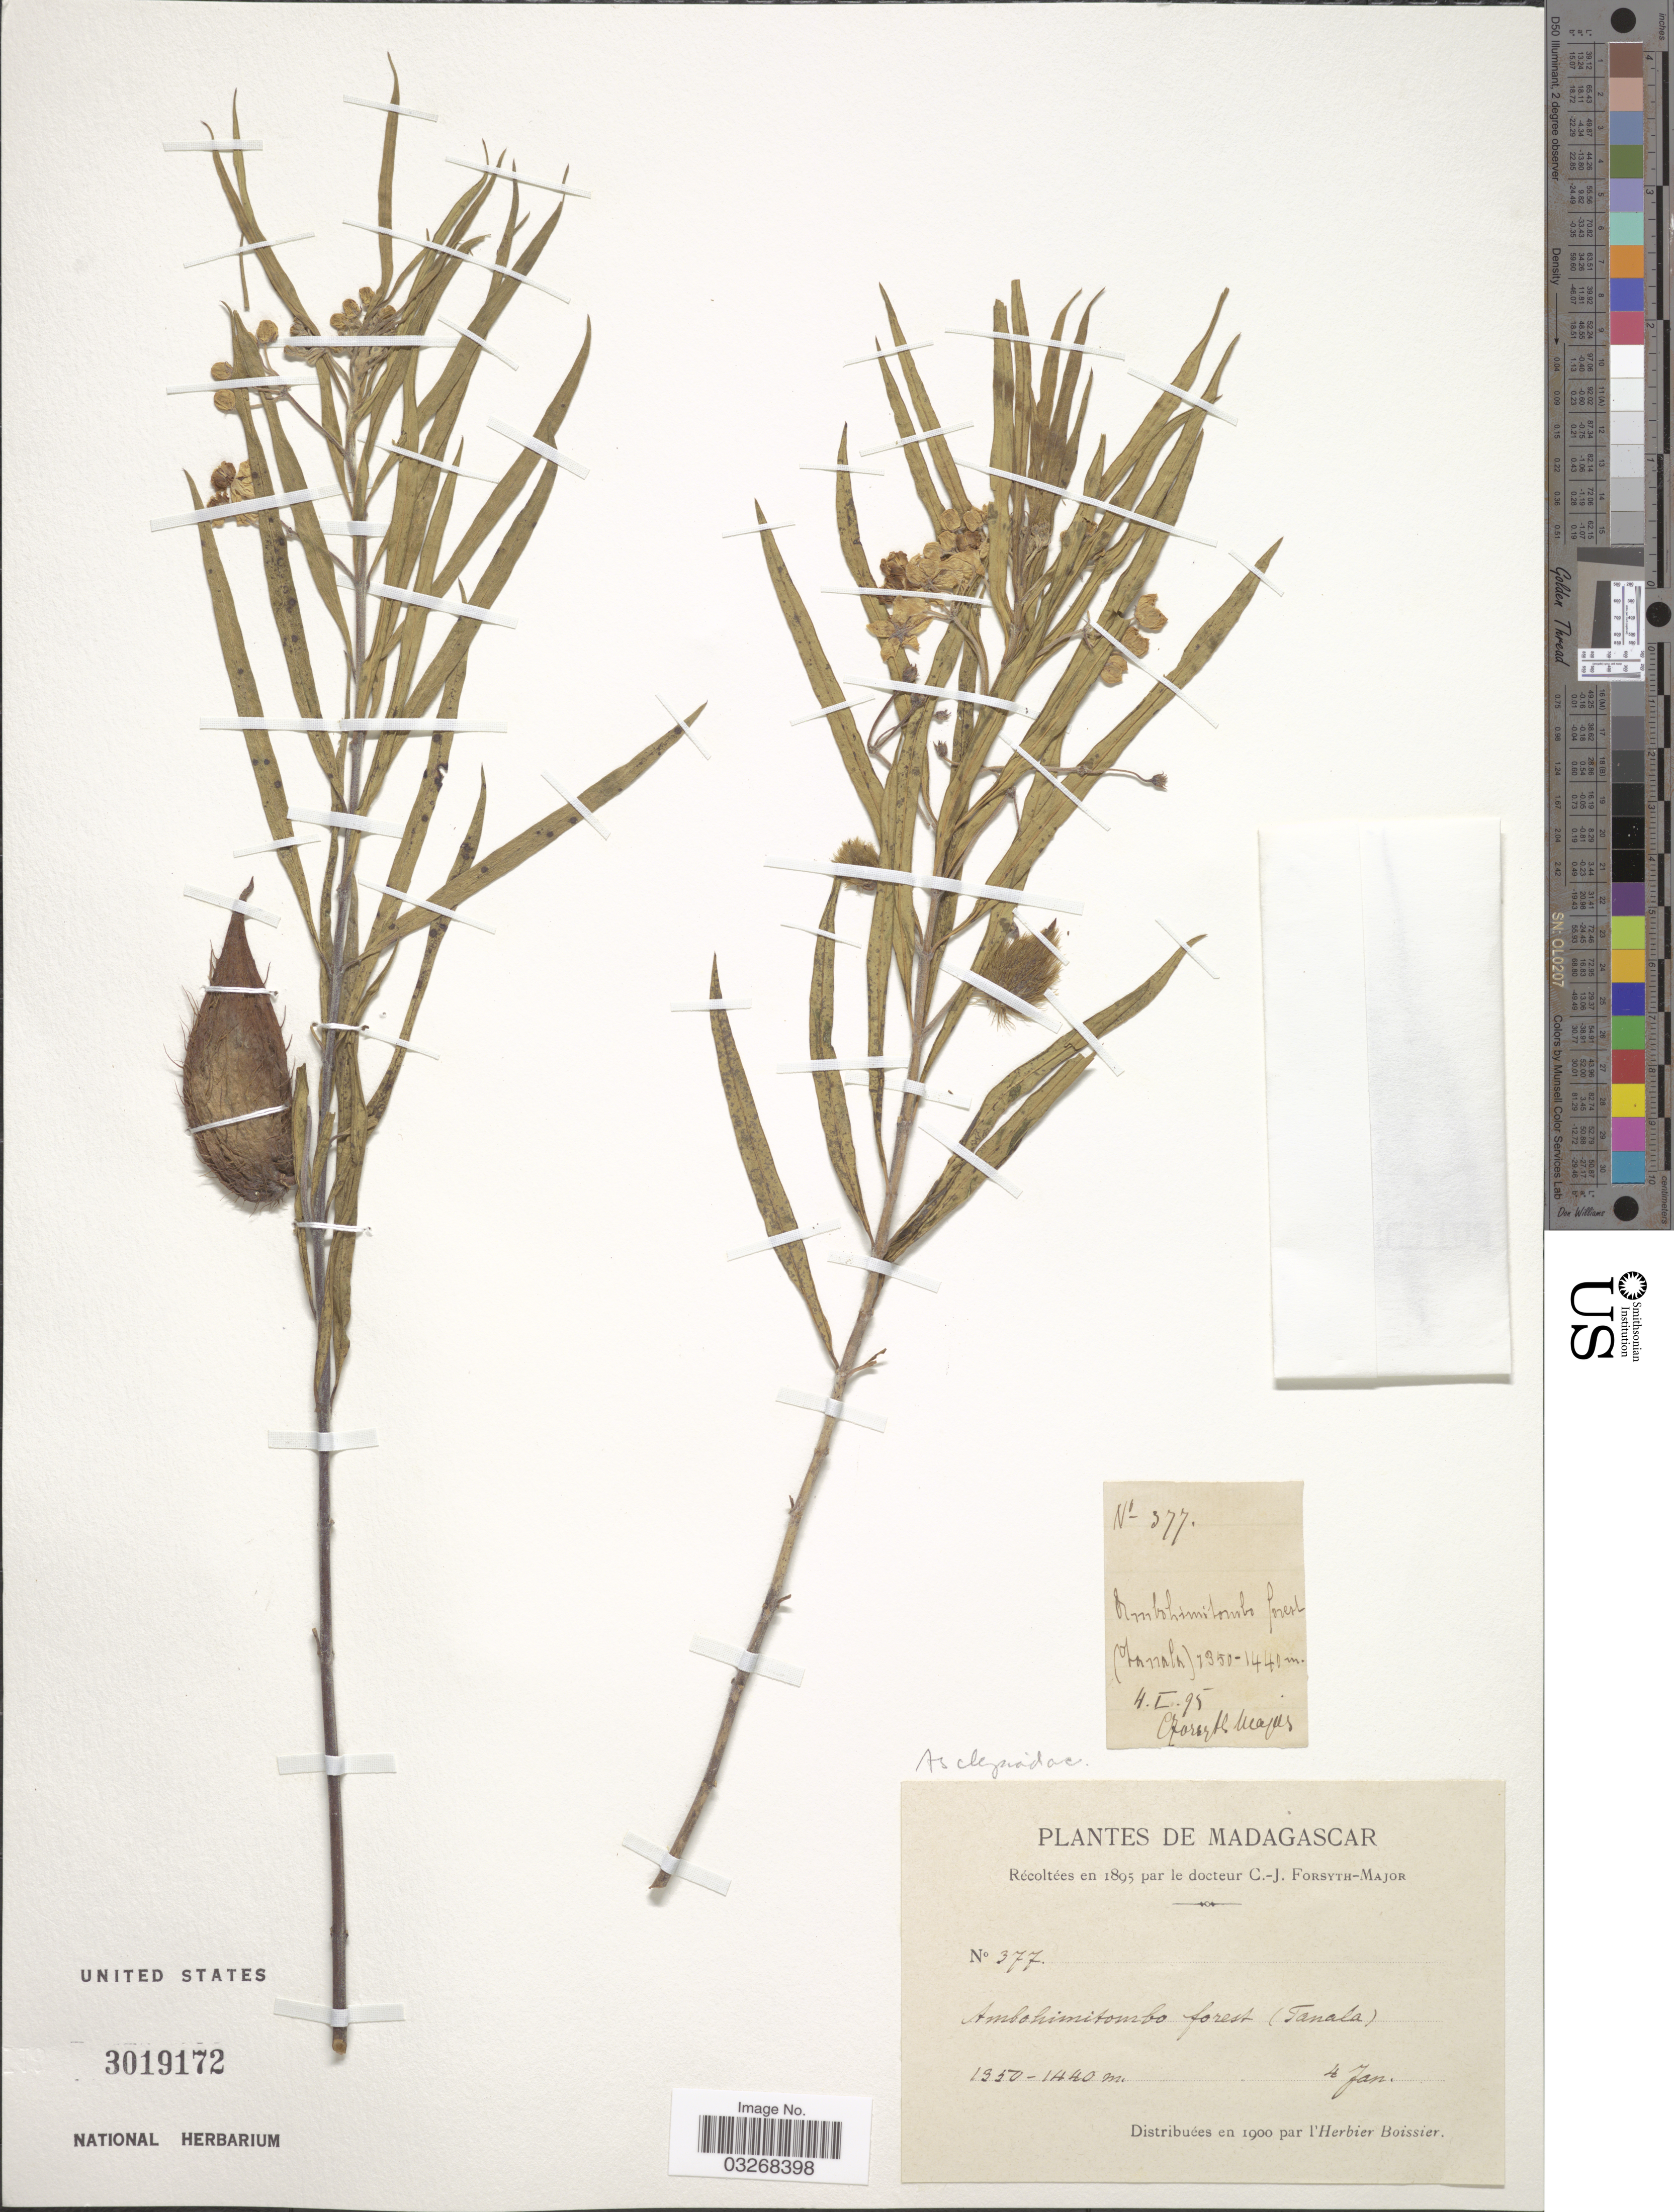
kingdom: Plantae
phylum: Tracheophyta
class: Magnoliopsida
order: Gentianales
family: Apocynaceae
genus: Asclepias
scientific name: Asclepias fruticosa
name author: L.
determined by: Strong, Mark T., (BOT), Smithsonian Institution - National Museum of Natural History (UNITED STATES)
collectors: C. I. Forsyth-Major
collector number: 377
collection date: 1895-01-04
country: Madagascar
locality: Ombohimitombo forest (Tanala).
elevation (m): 1350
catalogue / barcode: US 3019172